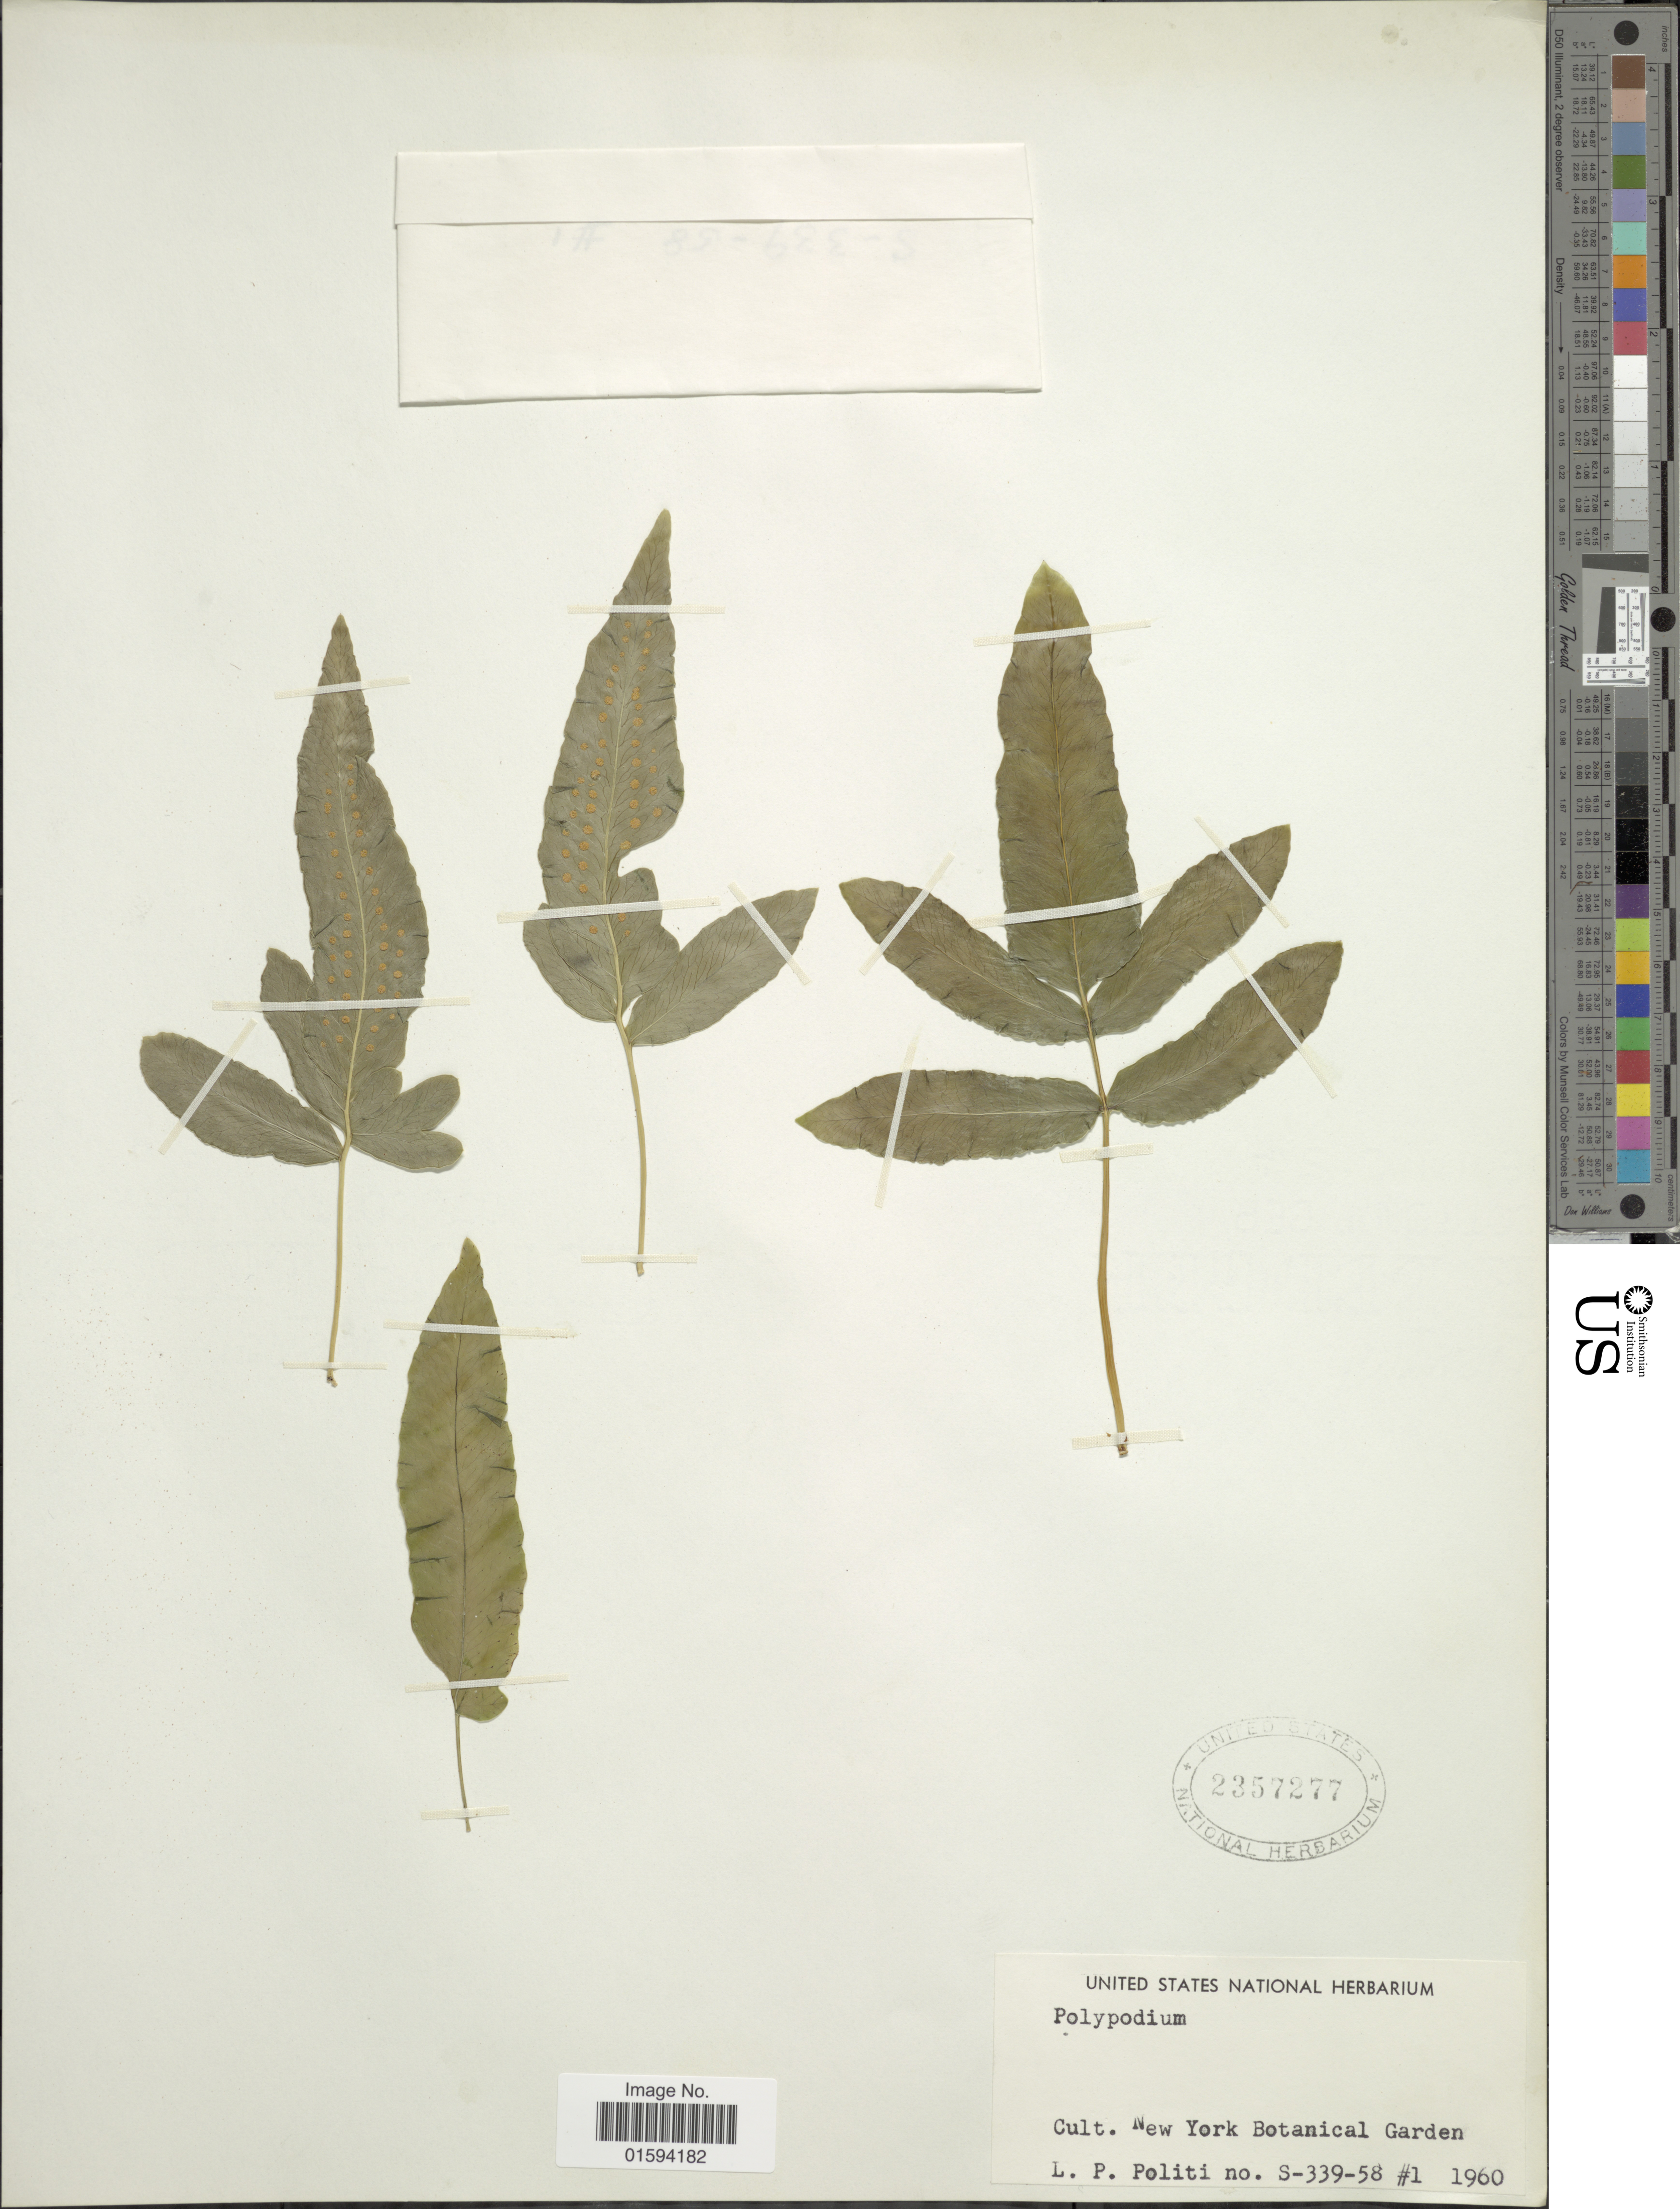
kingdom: Plantae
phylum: Tracheophyta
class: Polypodiopsida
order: Polypodiales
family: Polypodiaceae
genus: Polypodium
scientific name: Polypodium sp.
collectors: L. Politi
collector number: S-3396-58/1*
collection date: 1960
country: United States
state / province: New York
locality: New York Botanical Garden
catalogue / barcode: US 2357277